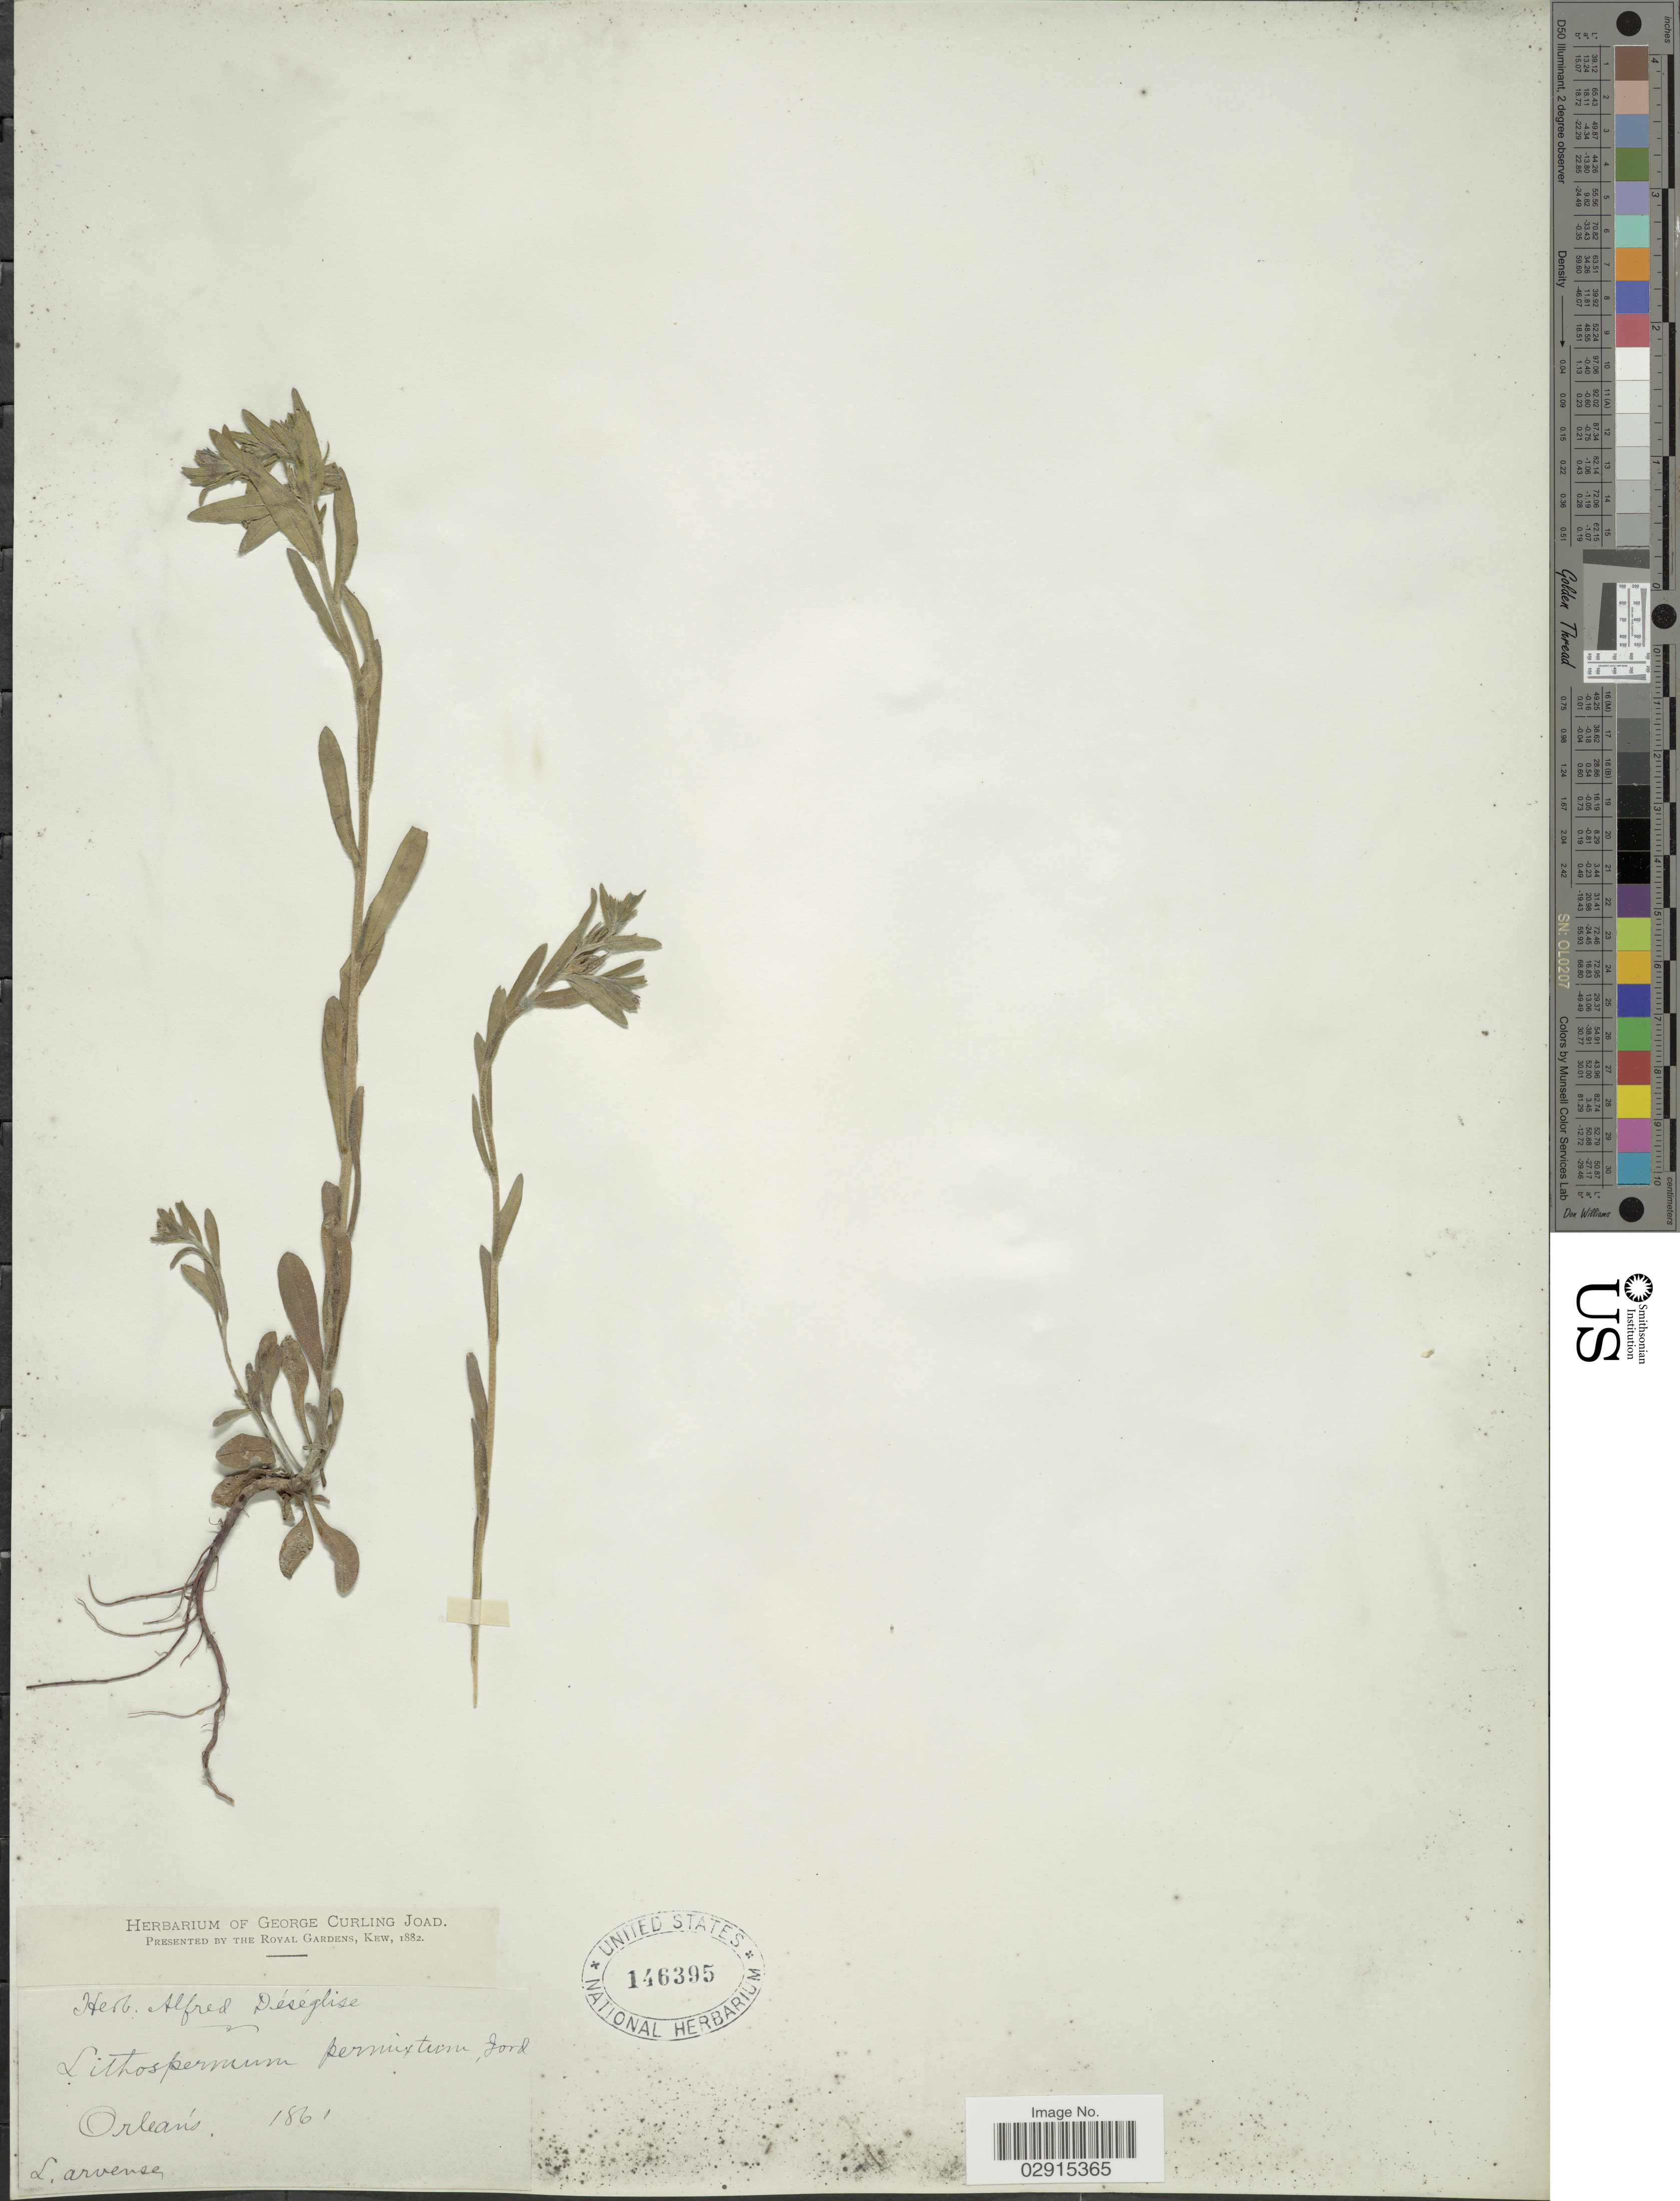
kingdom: Plantae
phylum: Tracheophyta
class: Magnoliopsida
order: Boraginales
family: Boraginaceae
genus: Lithospermum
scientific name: Lithospermum permixtum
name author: Jord.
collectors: ex herb. A. Deseglise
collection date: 1861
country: France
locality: Orleans.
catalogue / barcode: US 146395